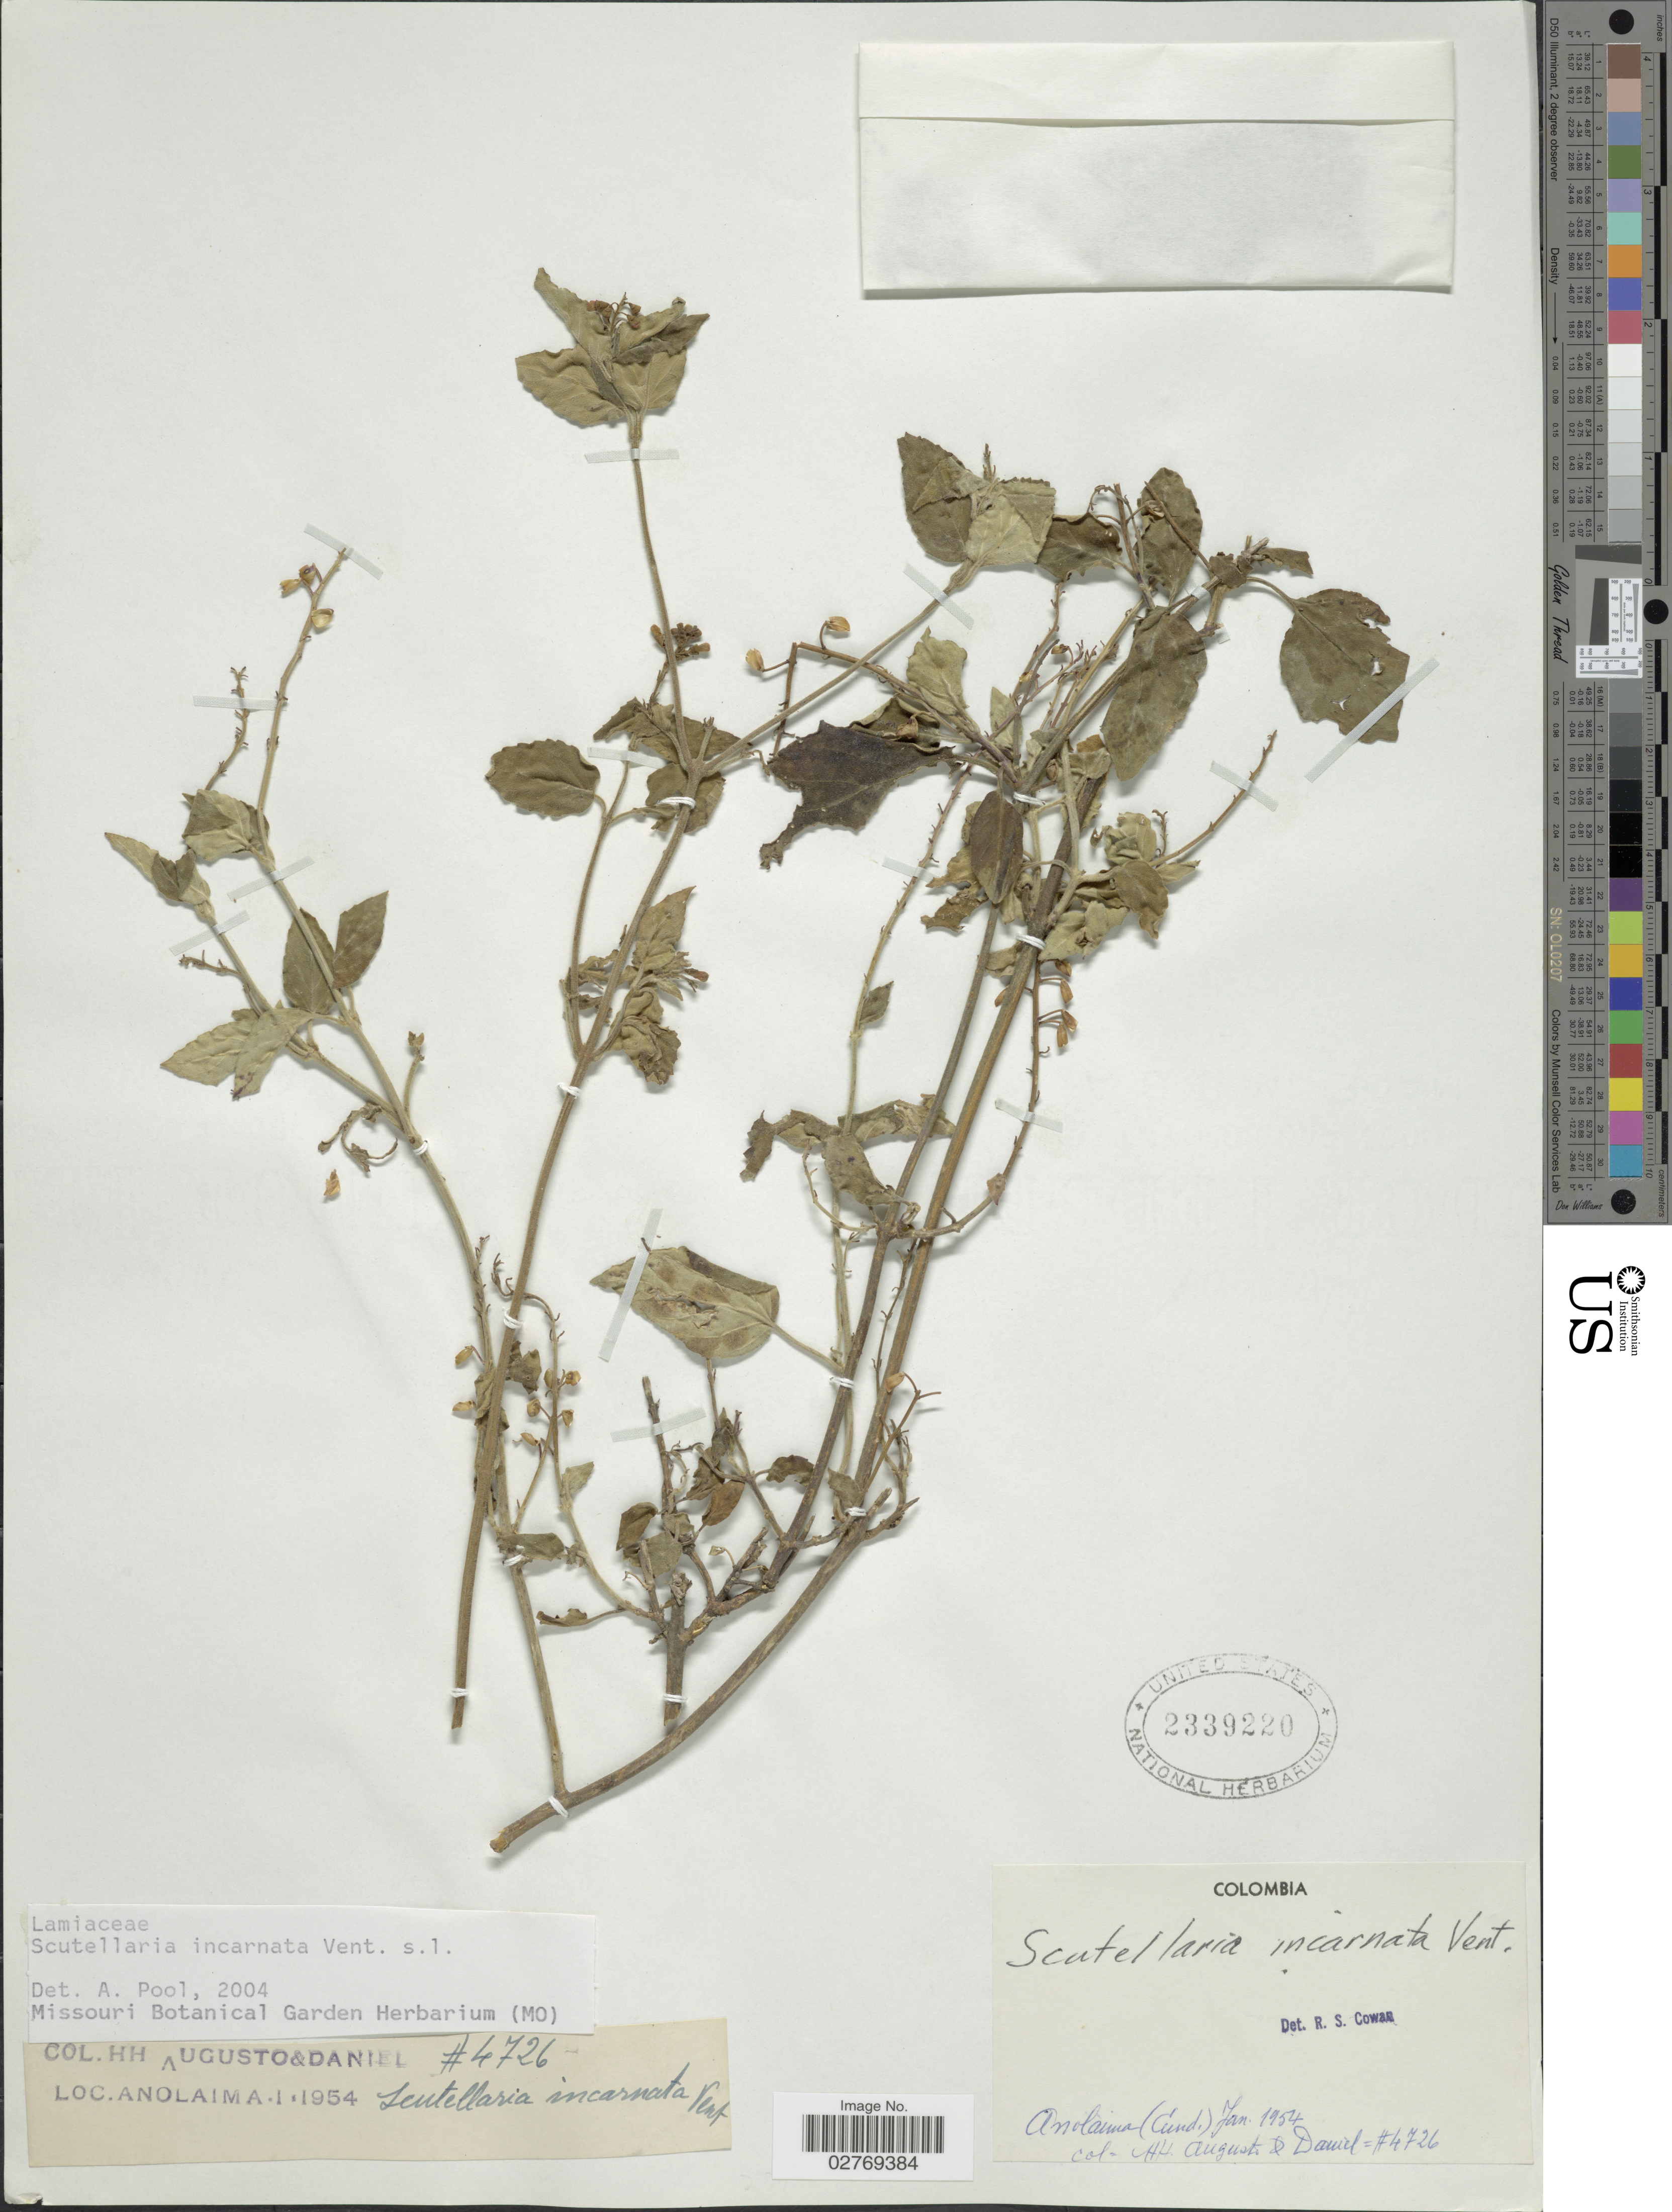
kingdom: Plantae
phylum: Tracheophyta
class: Magnoliopsida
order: Lamiales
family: Lamiaceae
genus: Scutellaria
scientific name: Scutellaria incarnata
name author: Vent.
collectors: H. Augusto & -. Daniel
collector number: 4726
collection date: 1954-01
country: Colombia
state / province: Cundinamarca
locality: Anolaima.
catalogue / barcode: US 2339220